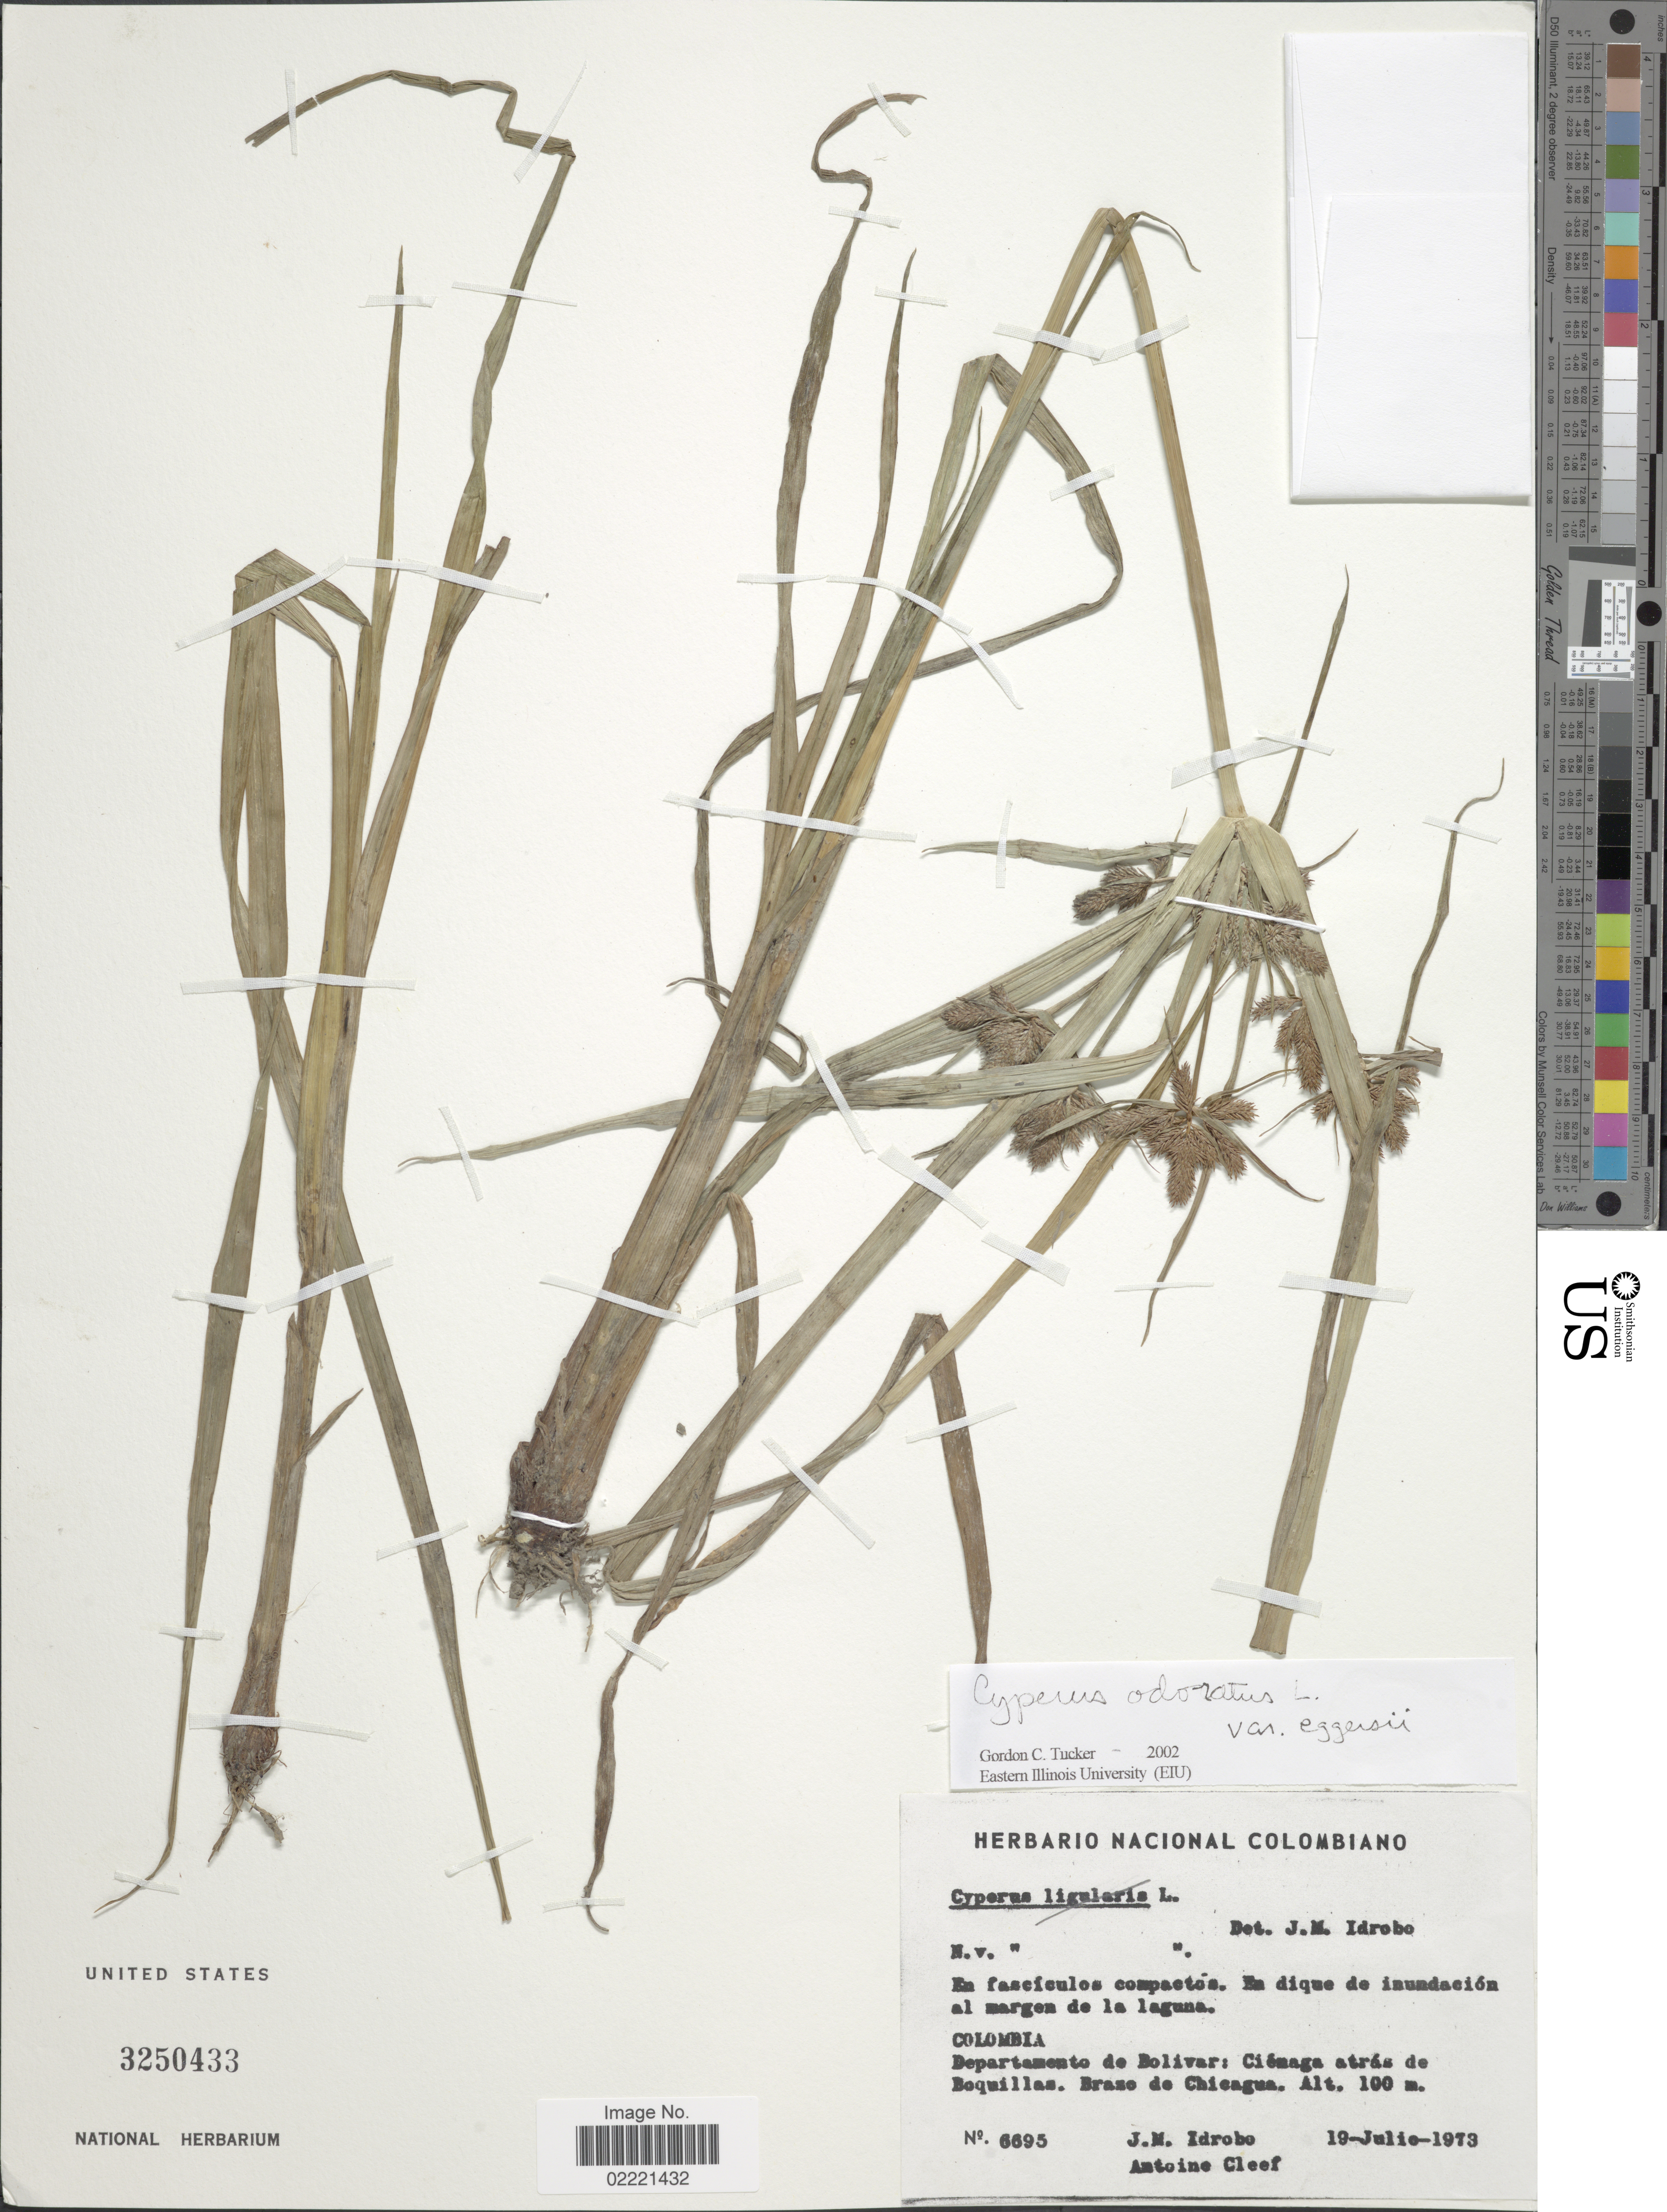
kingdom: Plantae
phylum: Tracheophyta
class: Liliopsida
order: Poales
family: Cyperaceae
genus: Cyperus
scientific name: Cyperus eggersii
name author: Boeckeler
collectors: J. M. Idrobo & A. M. Cleef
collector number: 6695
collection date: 1973-07-19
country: Colombia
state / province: Bolívar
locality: Cienage atras de Boquillas, Brase de Chicagua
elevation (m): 100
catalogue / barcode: US 3250433